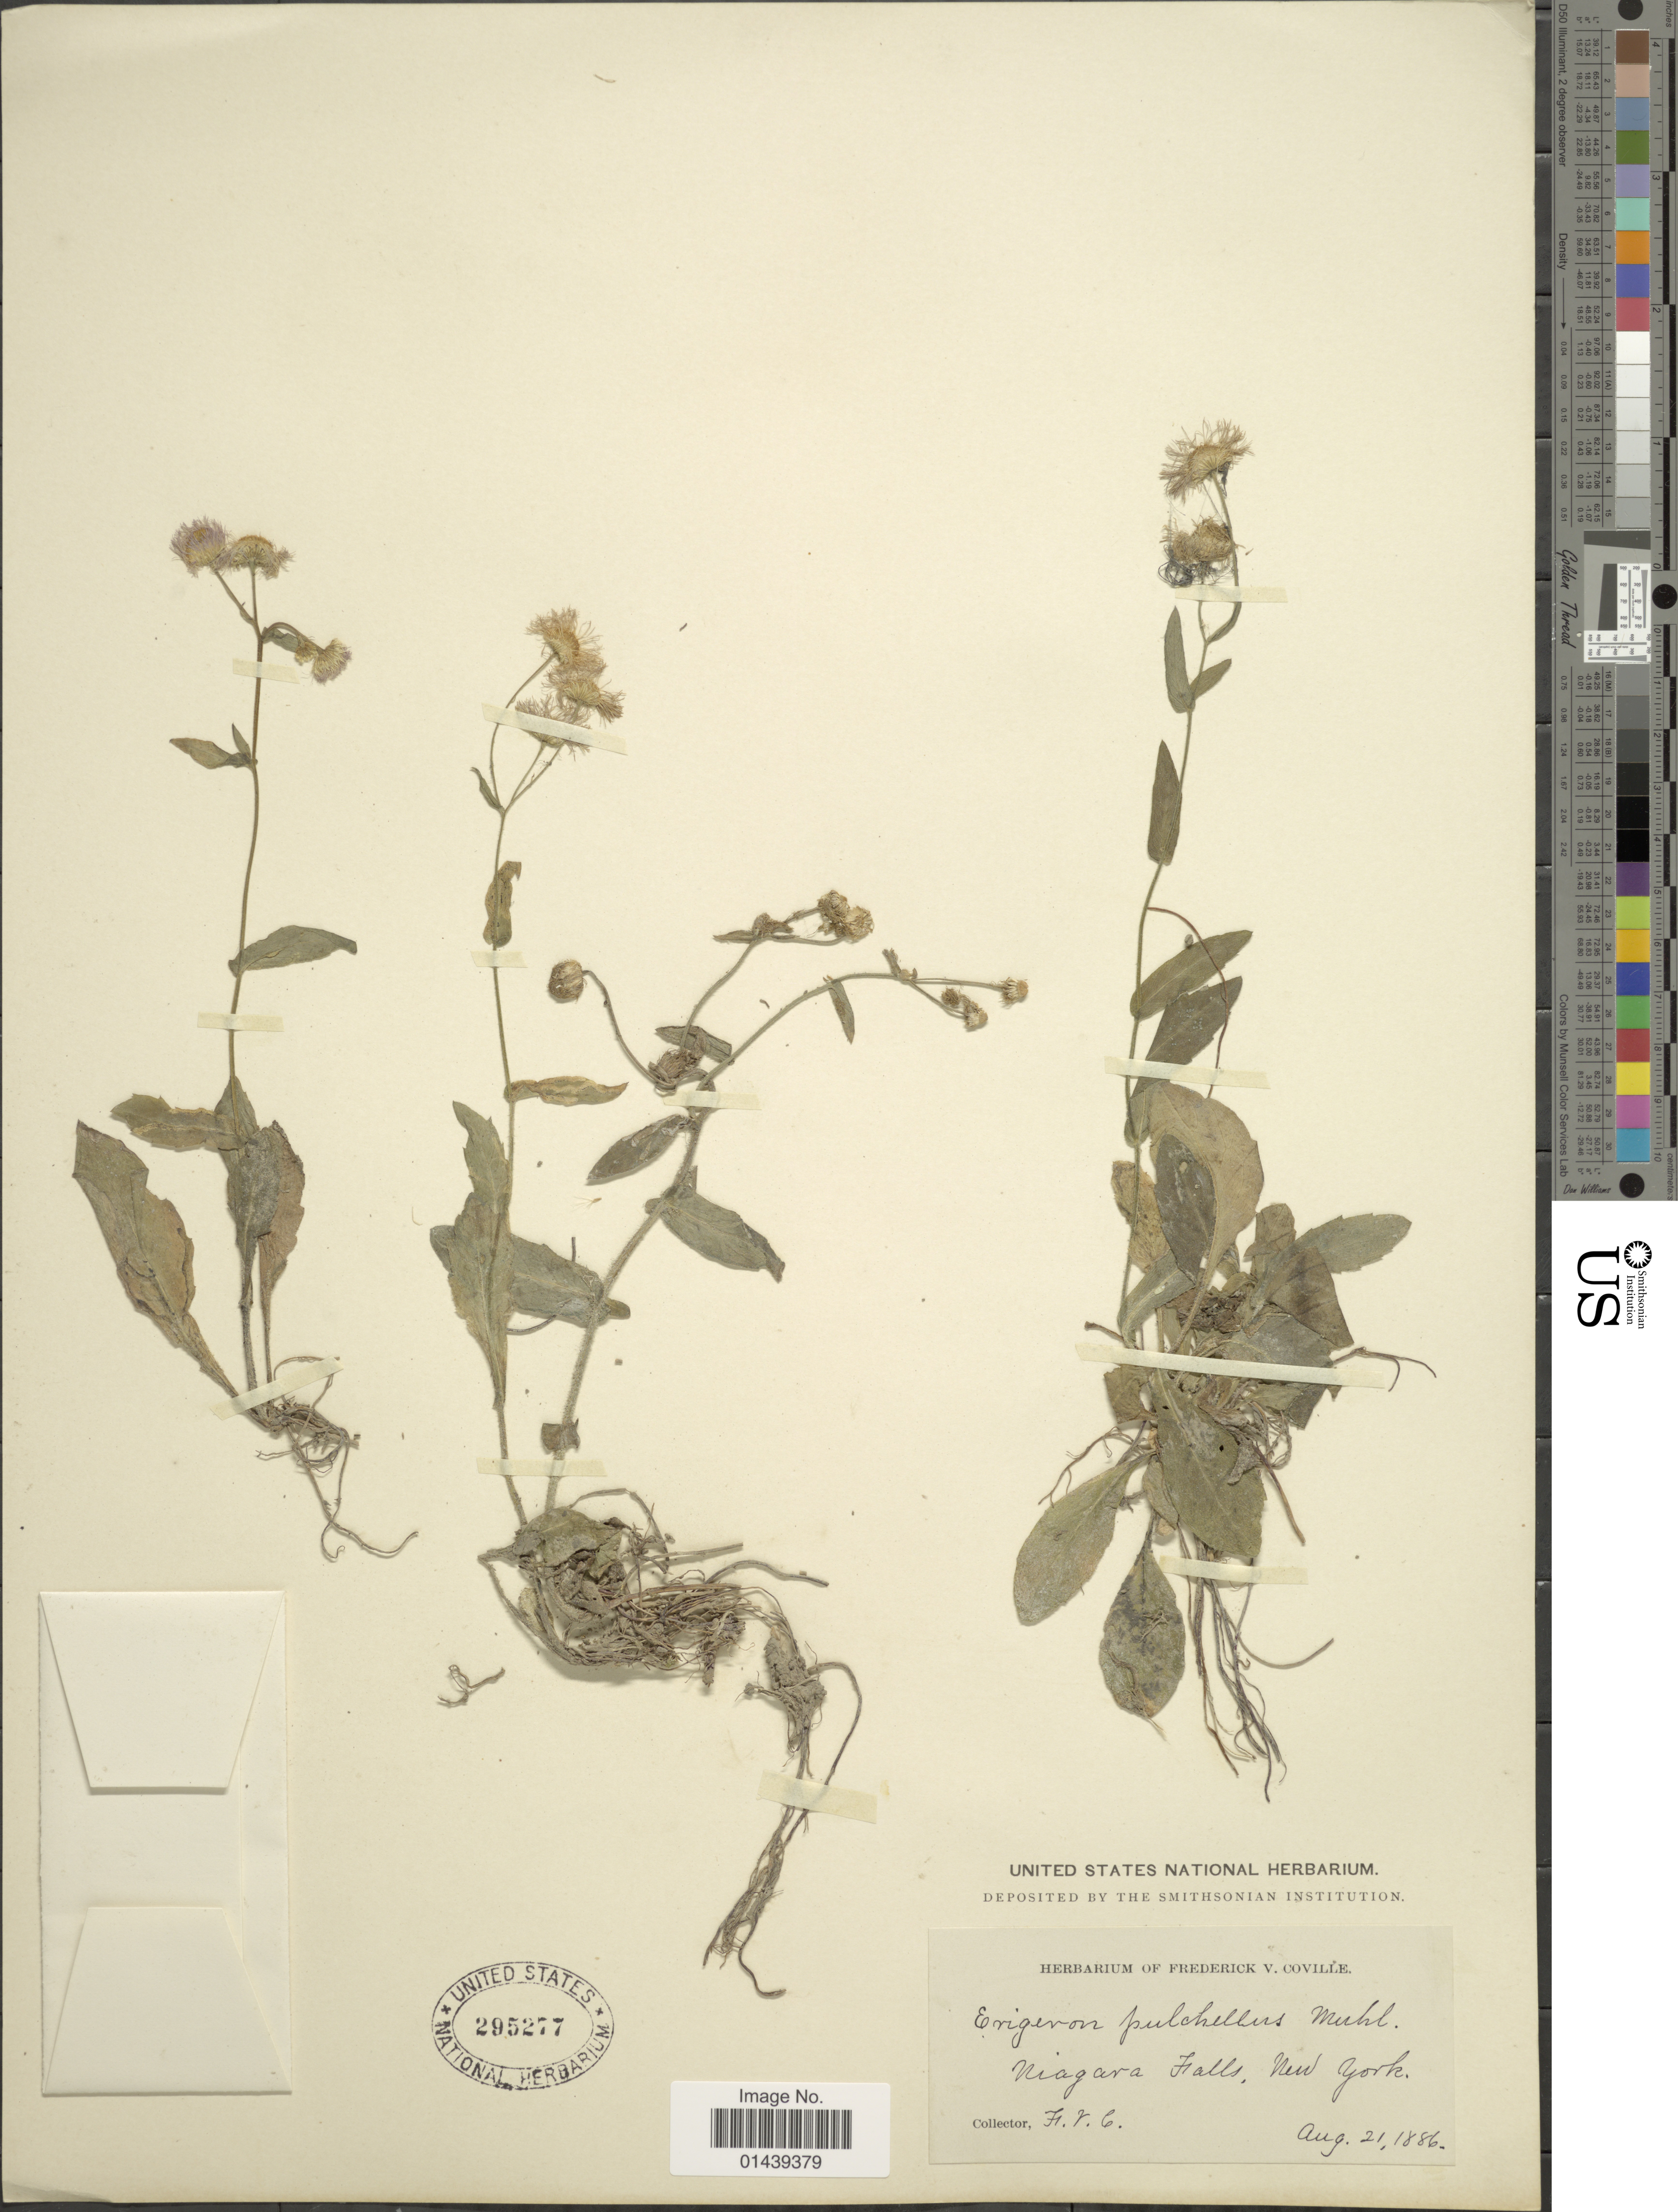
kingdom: Plantae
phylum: Tracheophyta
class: Magnoliopsida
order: Asterales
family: Asteraceae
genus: Erigeron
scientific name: Erigeron pulchellus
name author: Michx.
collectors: F. V. Coville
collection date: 1886-08-21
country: United States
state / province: New York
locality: Niagara Falls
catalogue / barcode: US 295277